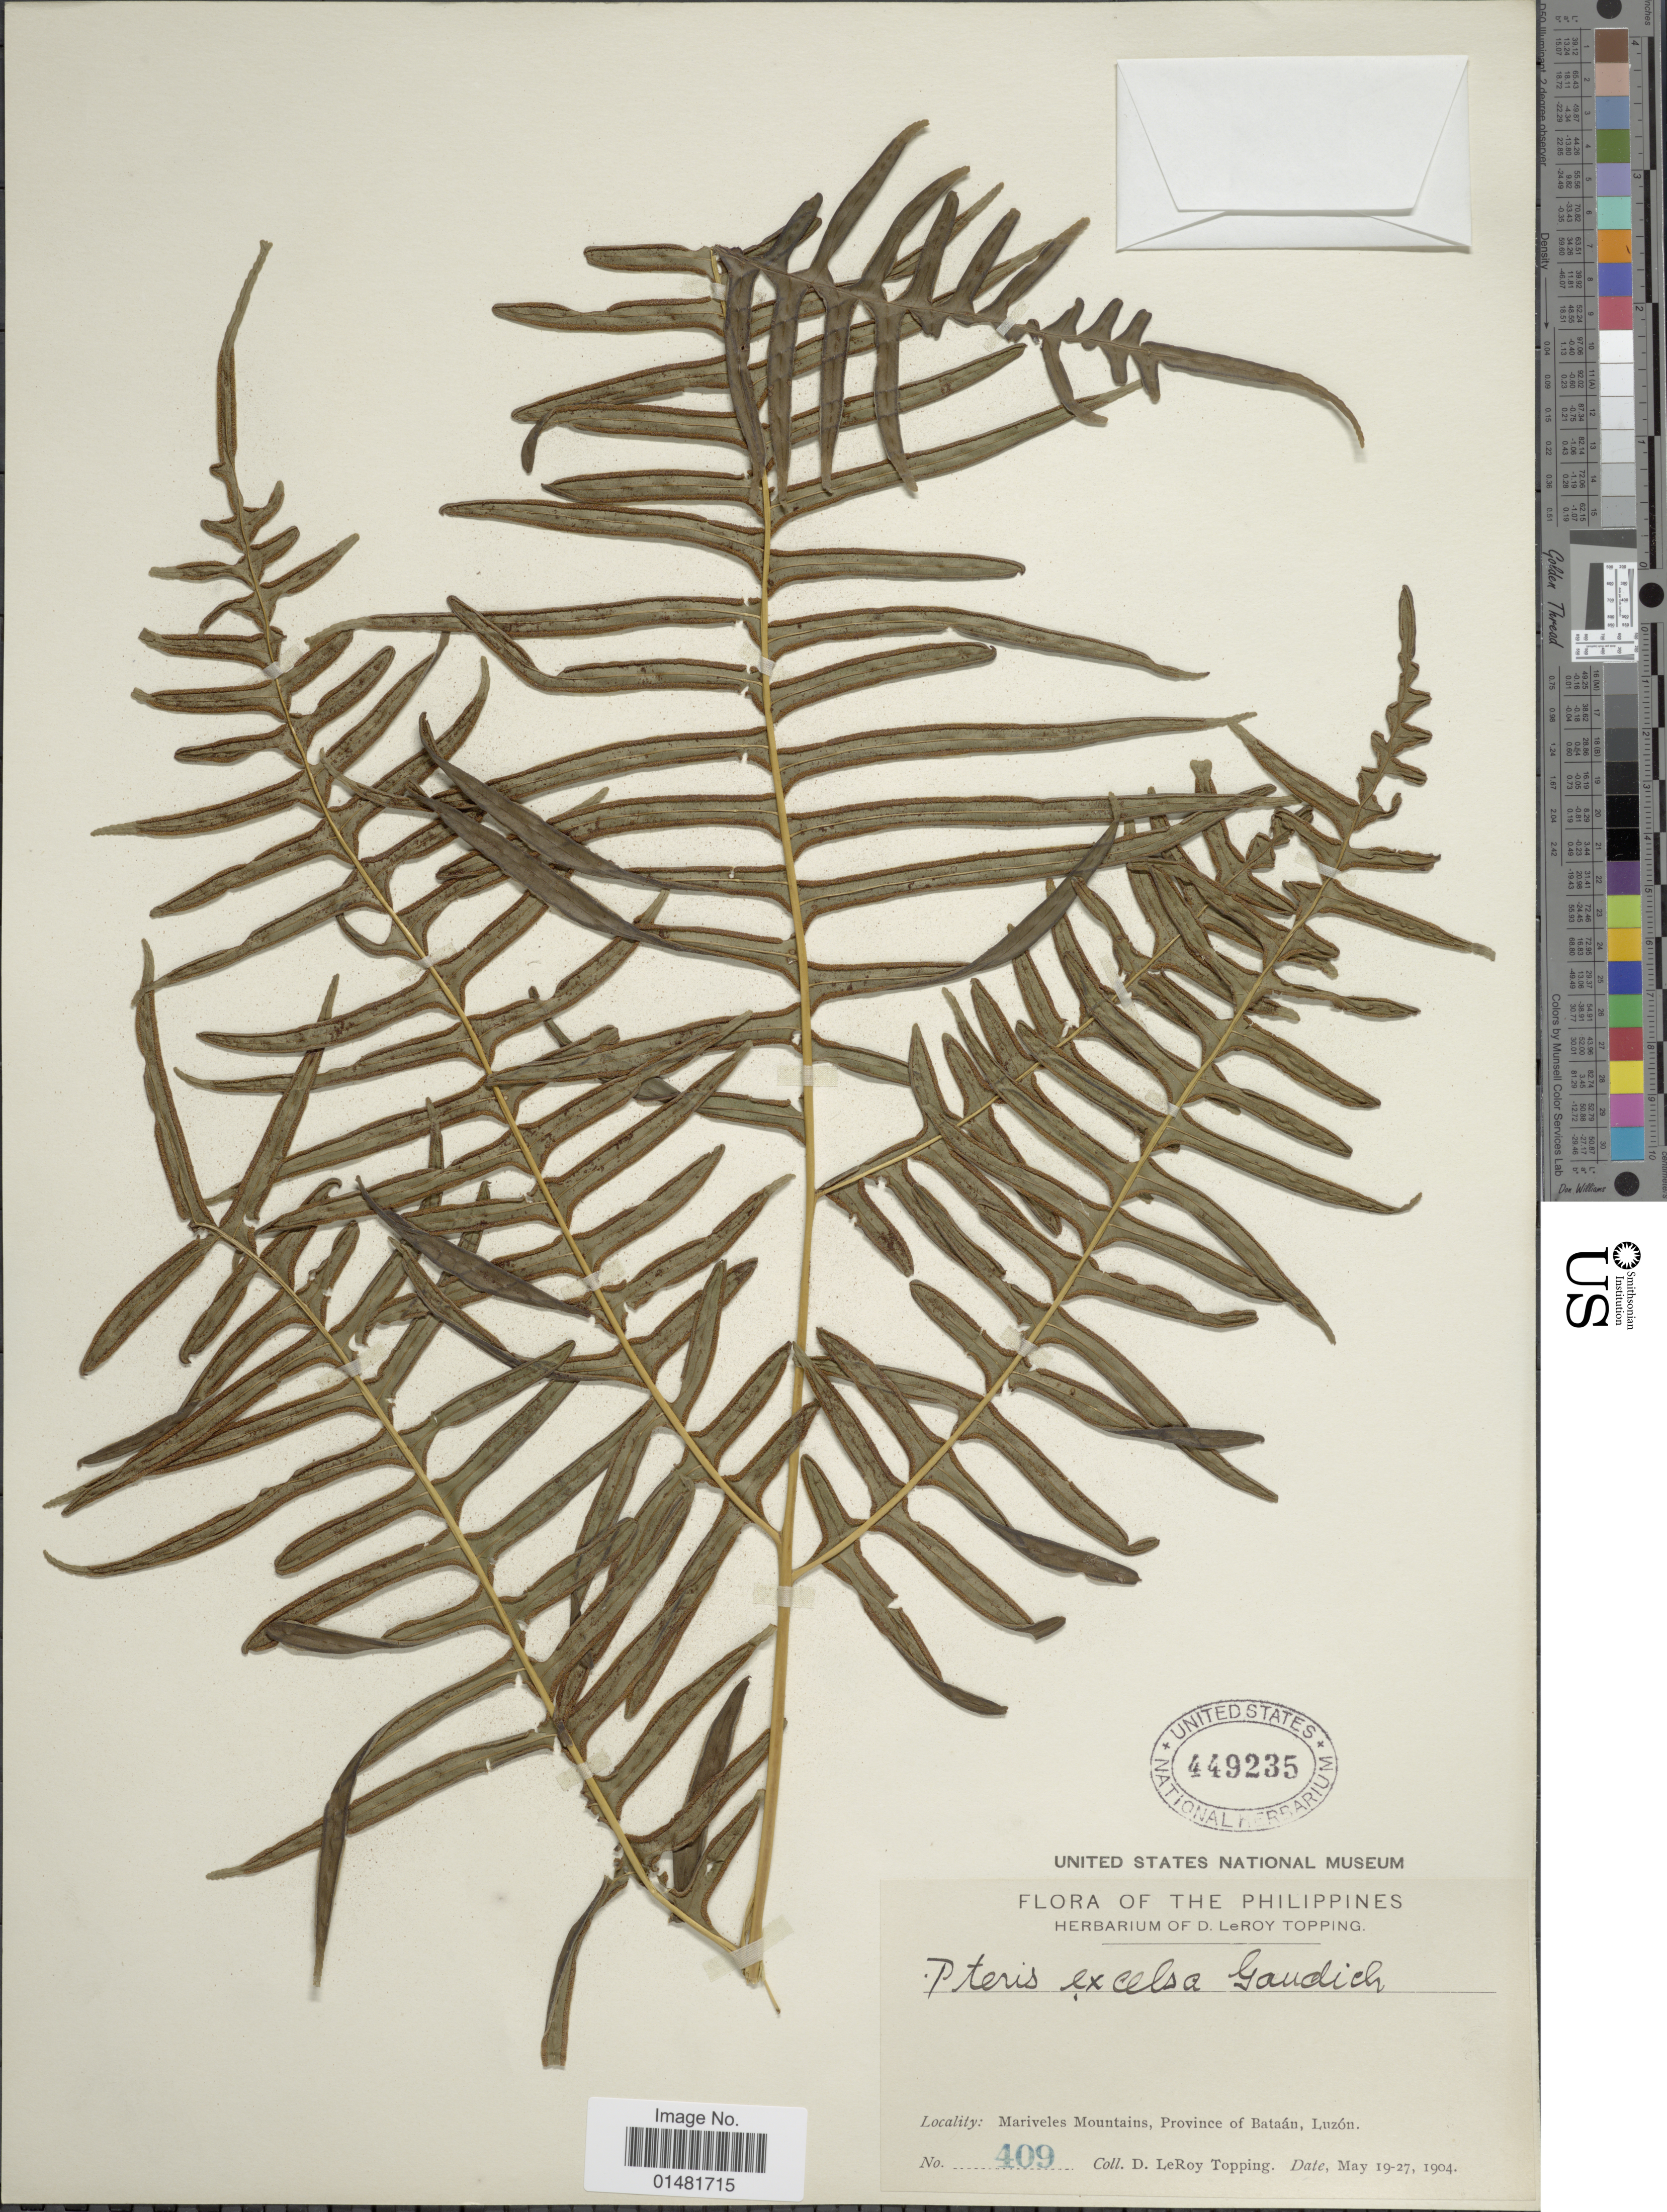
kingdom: Plantae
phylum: Tracheophyta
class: Polypodiopsida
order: Polypodiales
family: Pteridaceae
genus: Pteris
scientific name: Pteris excelsa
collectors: D. L. Topping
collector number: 409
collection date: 1904-05-19/1904-05-27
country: Philippines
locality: Mariveles Mountains, Province of Bataán, Luzón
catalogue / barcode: US 449235